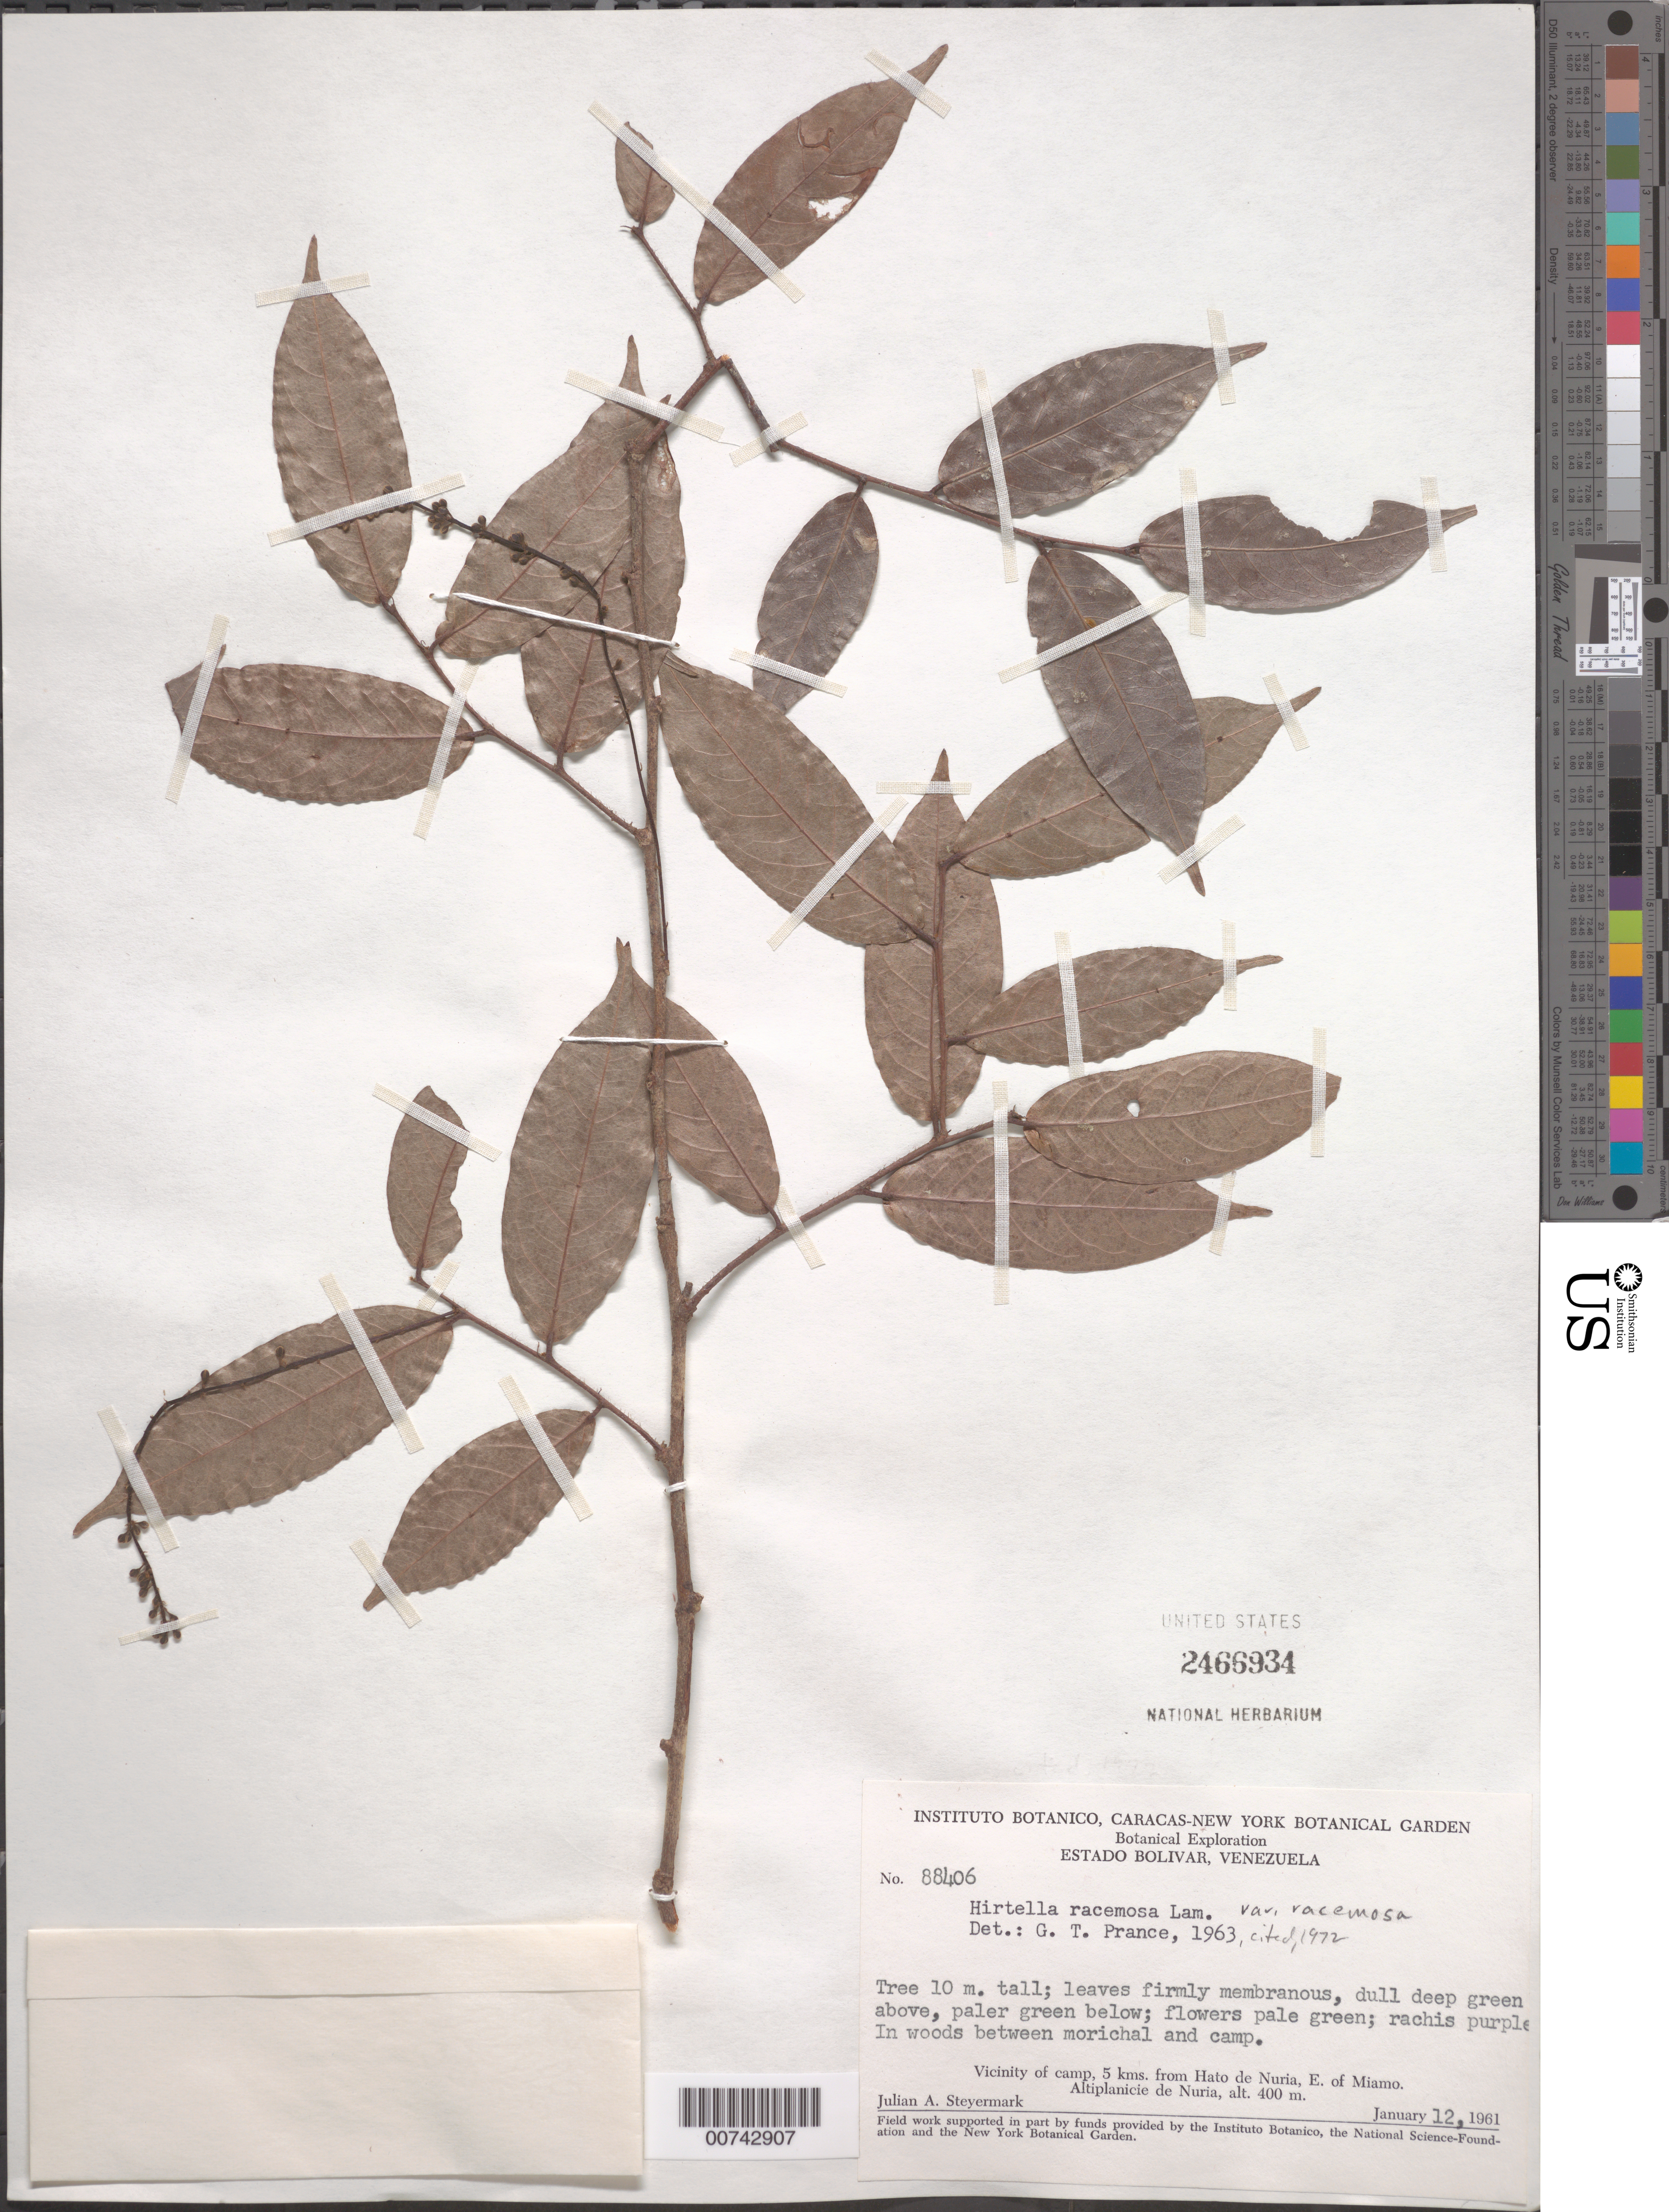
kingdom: Plantae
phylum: Tracheophyta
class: Magnoliopsida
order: Malpighiales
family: Chrysobalanaceae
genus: Hirtella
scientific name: Hirtella racemosa var. racemosa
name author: Lam.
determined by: Prance, G. T.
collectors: J. Steyermark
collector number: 88406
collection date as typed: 12-Jan-61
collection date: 1961-01-12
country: Venezuela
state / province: Bolívar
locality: Hato de Nuria, 5 km from; E of Miamo, Altiplanicie de Nuria, vic of camp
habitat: Woods between morichal and camp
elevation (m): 400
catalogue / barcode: US 2466934